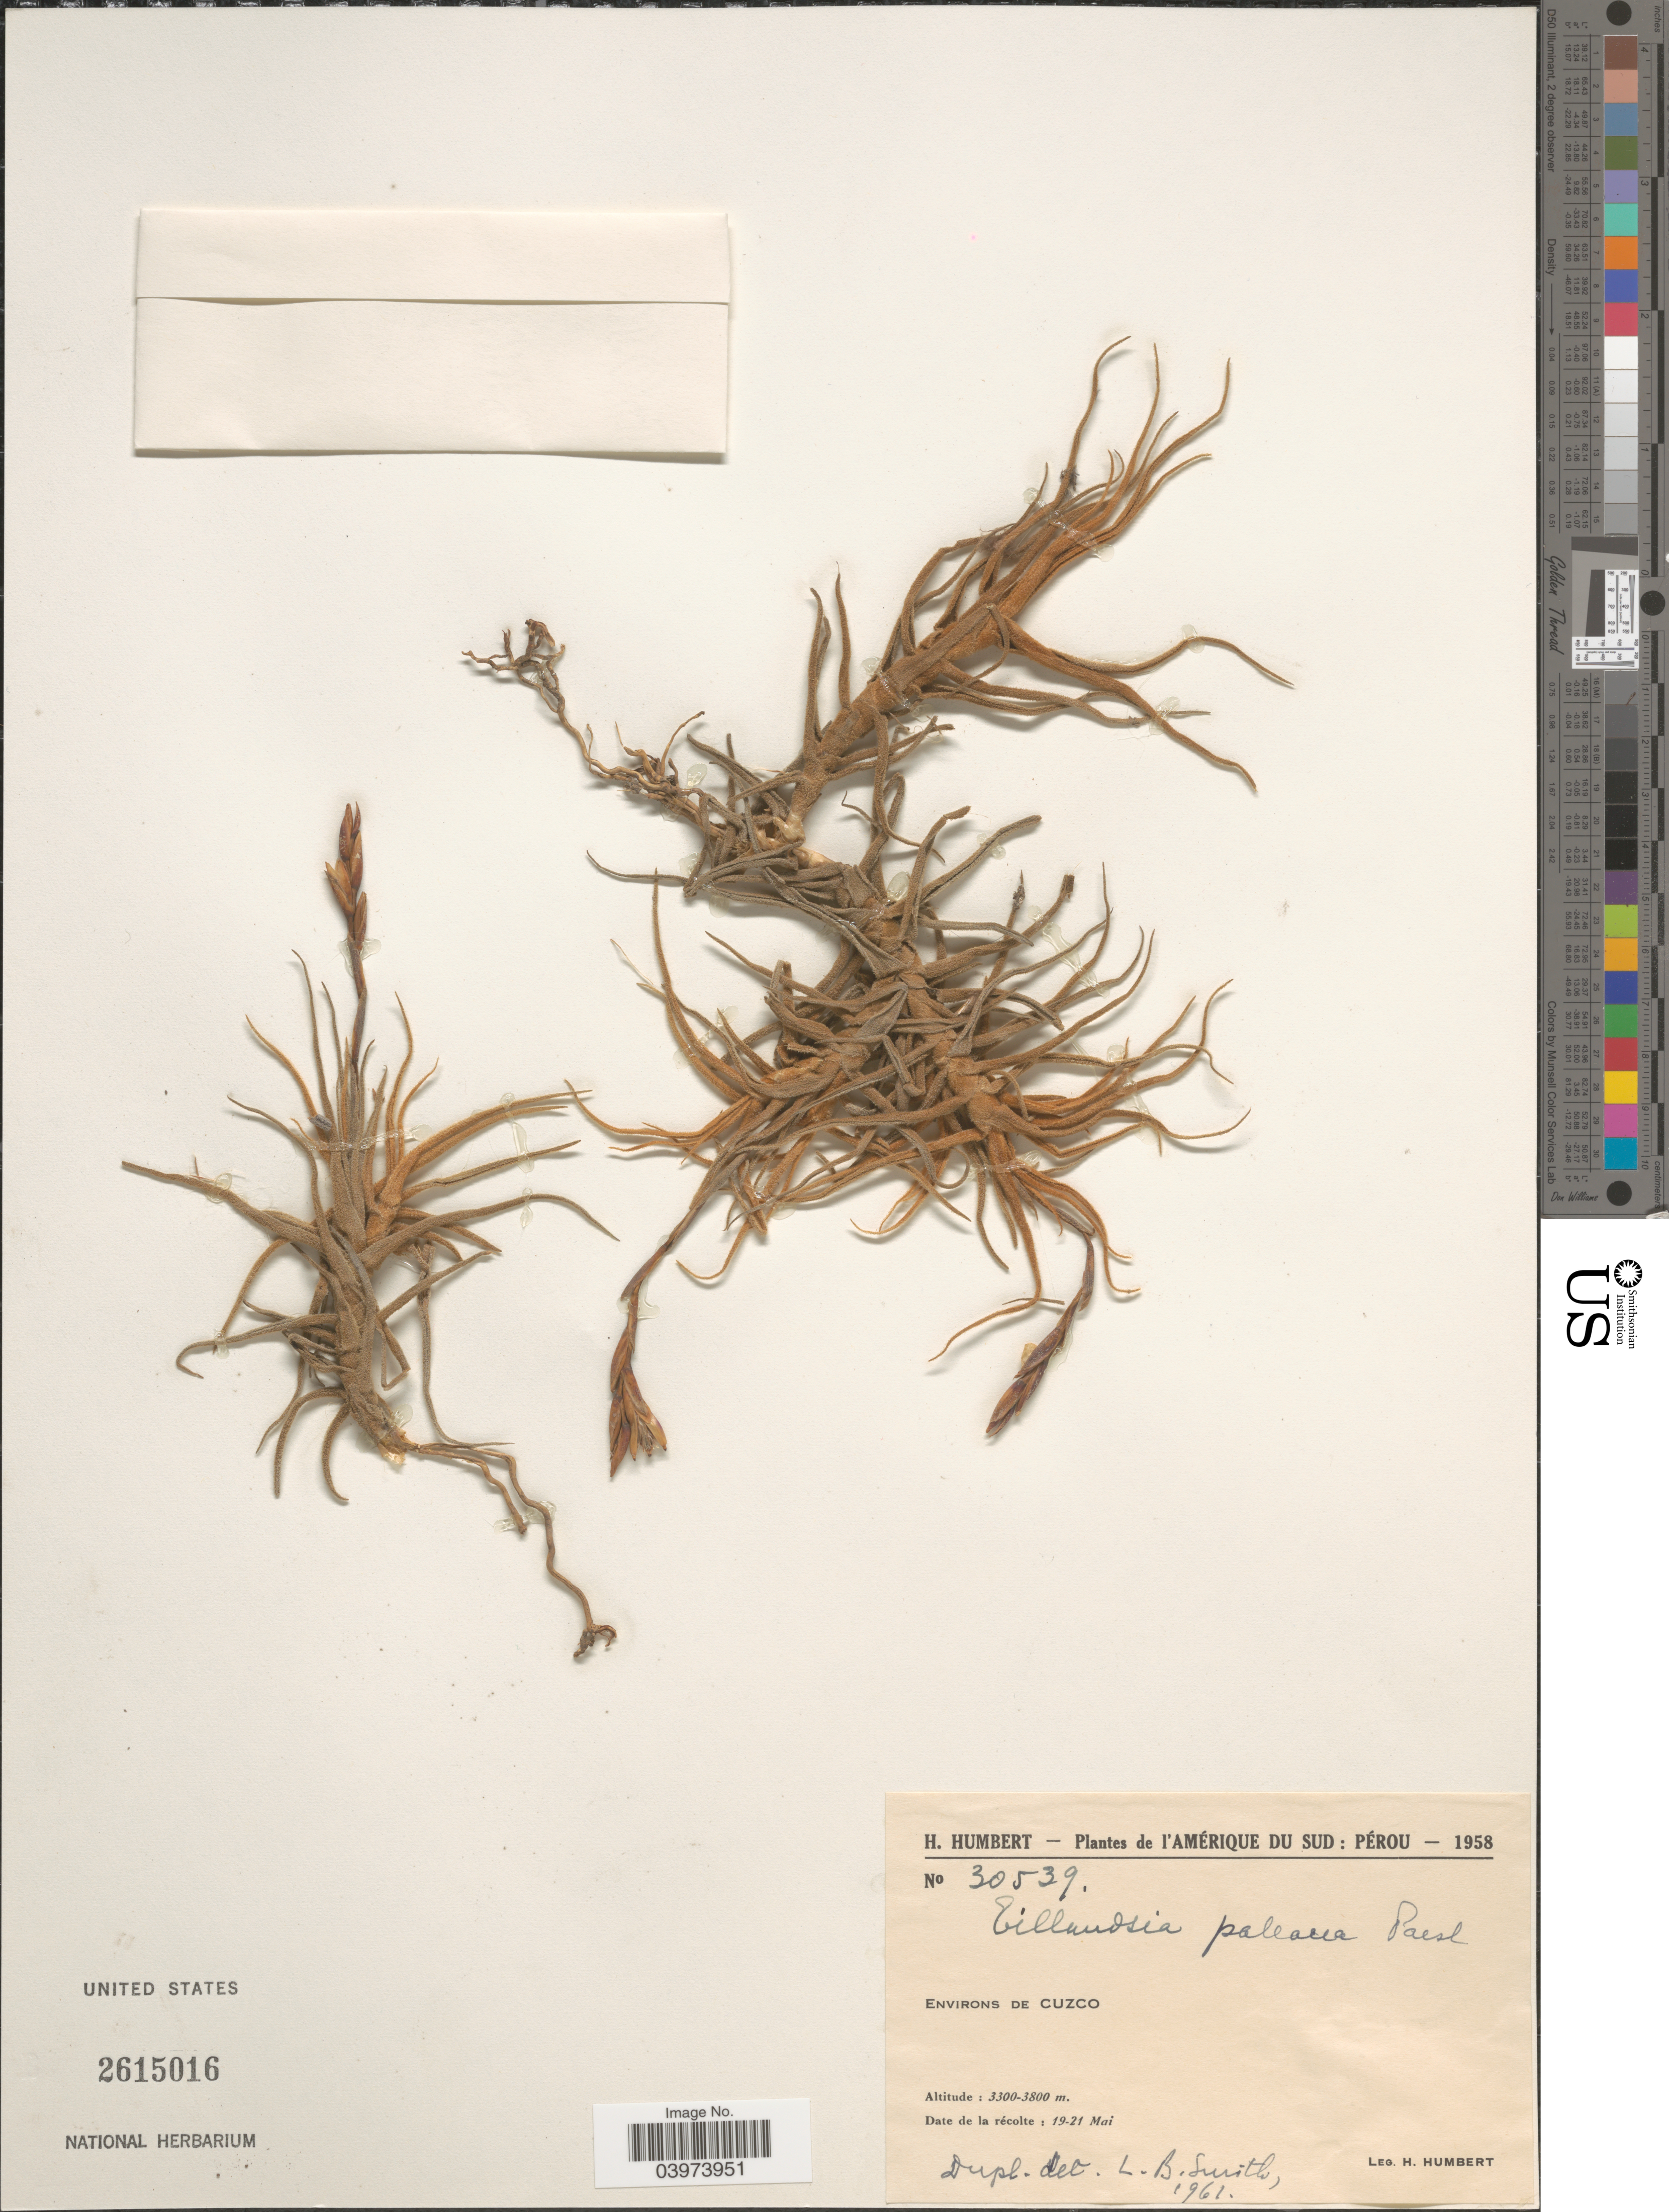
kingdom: Plantae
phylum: Tracheophyta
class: Liliopsida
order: Poales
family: Bromeliaceae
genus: Tillandsia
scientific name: Tillandsia paleacea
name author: C. Presl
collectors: H. Humbert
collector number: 30539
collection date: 1958-05-19/1958-05-21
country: Peru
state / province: Cusco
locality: Amérique du Sud: Pérou. Environs de Cuzco.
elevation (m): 3300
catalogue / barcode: US 2615016